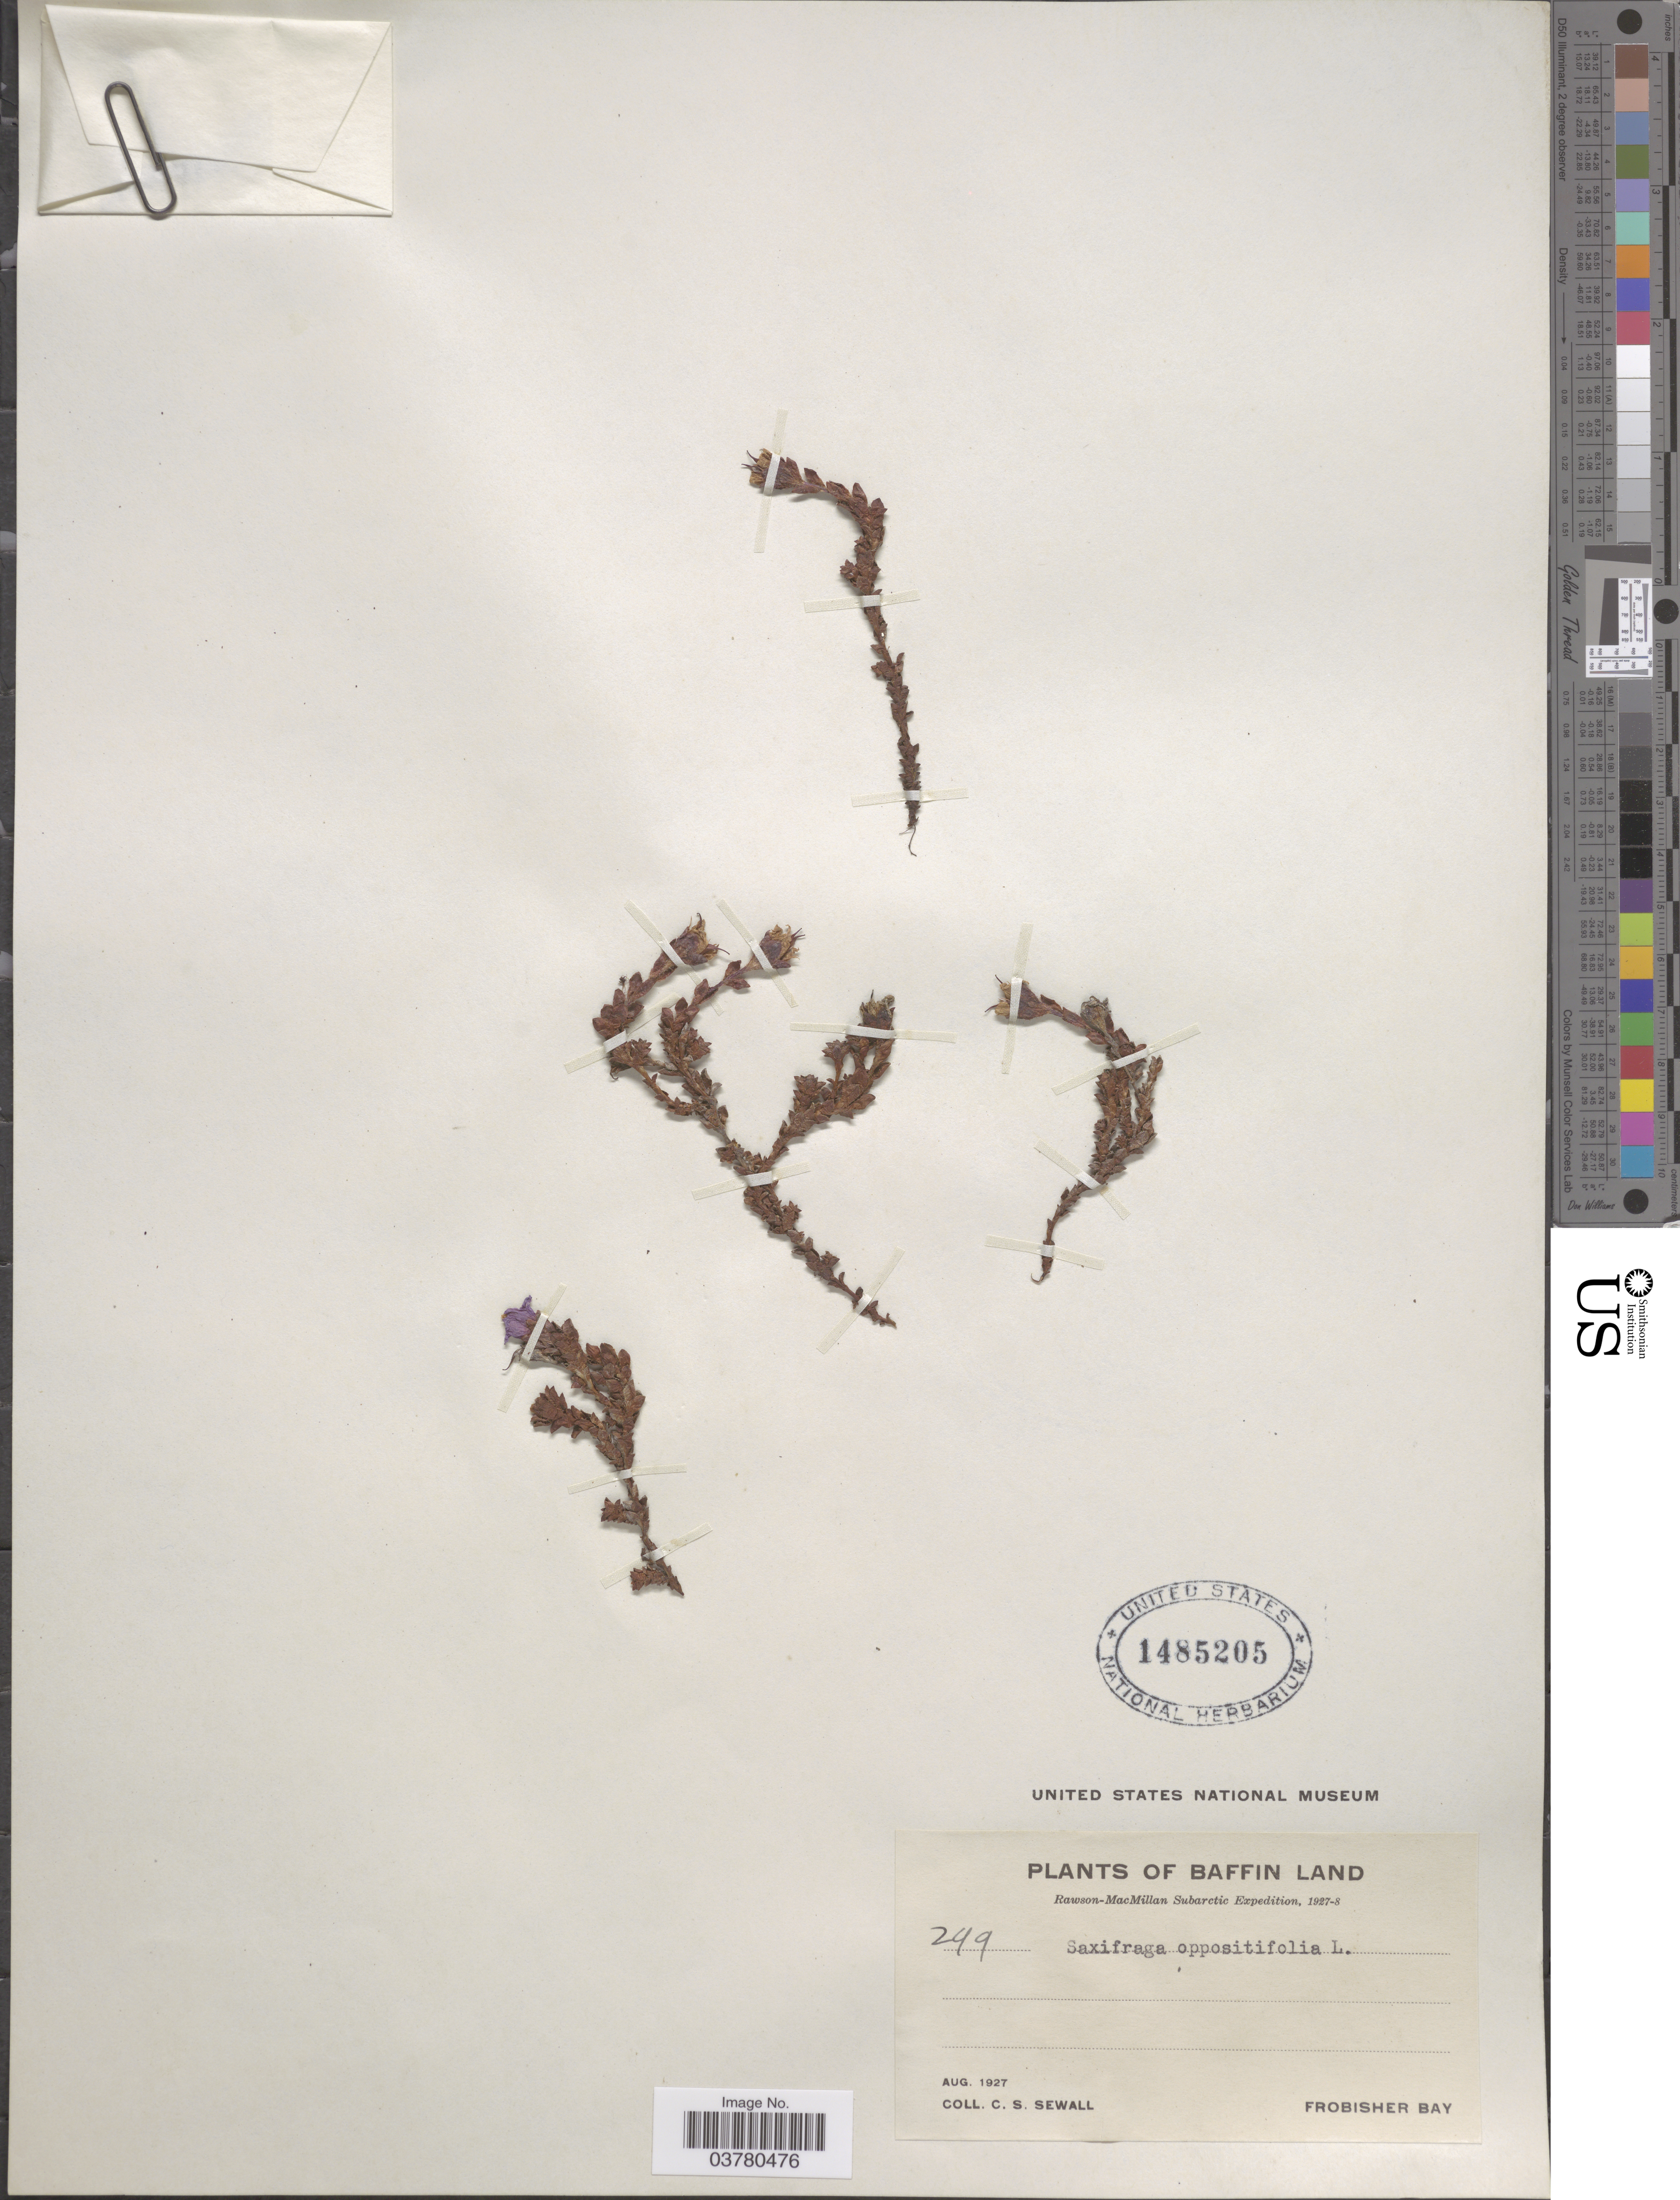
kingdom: Plantae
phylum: Tracheophyta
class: Magnoliopsida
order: Saxifragales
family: Saxifragaceae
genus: Saxifraga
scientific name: Saxifraga oppositifolia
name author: L.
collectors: C. Sewall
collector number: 249*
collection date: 1927-08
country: Canada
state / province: Nunavut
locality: Baffin Land. Rawson-MacMillan Subarctic Expedition, 1927-8. Frobisher Bay.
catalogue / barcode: US 1485205